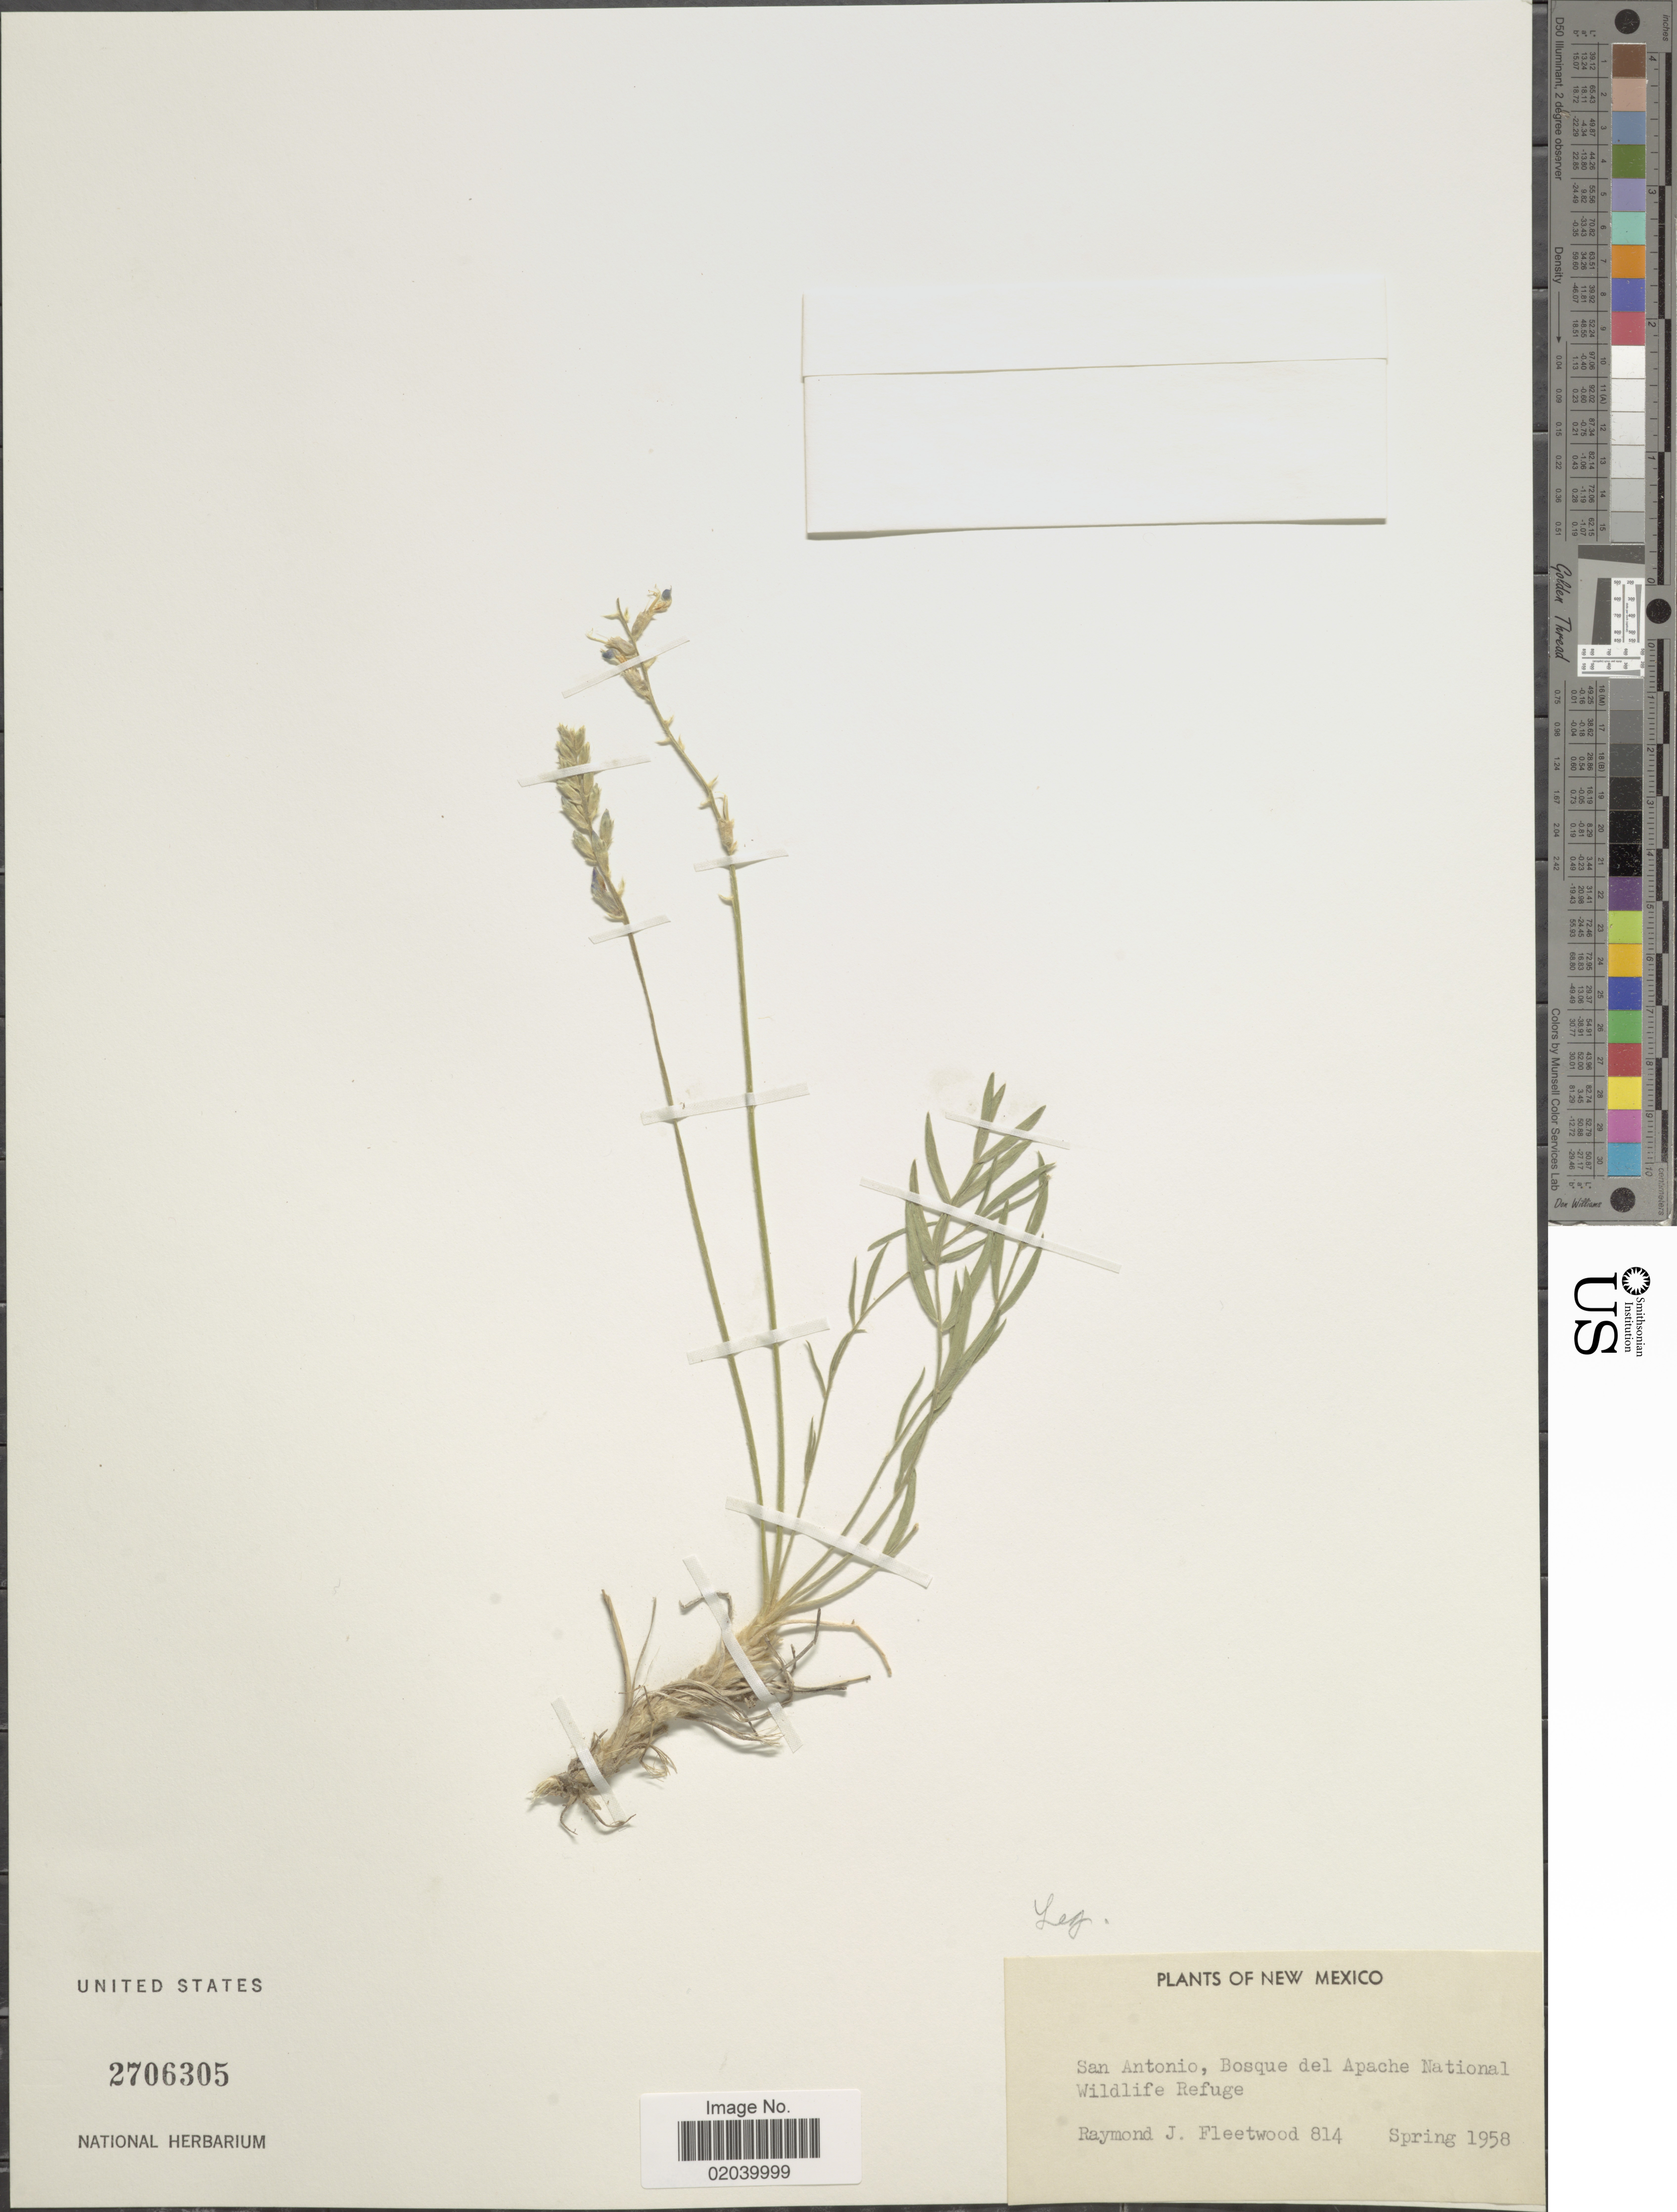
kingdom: Plantae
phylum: Tracheophyta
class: Magnoliopsida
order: Fabales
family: Fabaceae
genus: Oxytropis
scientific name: Oxytropis lambertii var. bigelovii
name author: A. Gray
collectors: R. J. Fleetwood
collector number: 814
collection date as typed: Spring 1958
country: United States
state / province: New Mexico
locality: San Antonio, Bosque del Apache National Wildlife Rafuge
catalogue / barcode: US 2706305